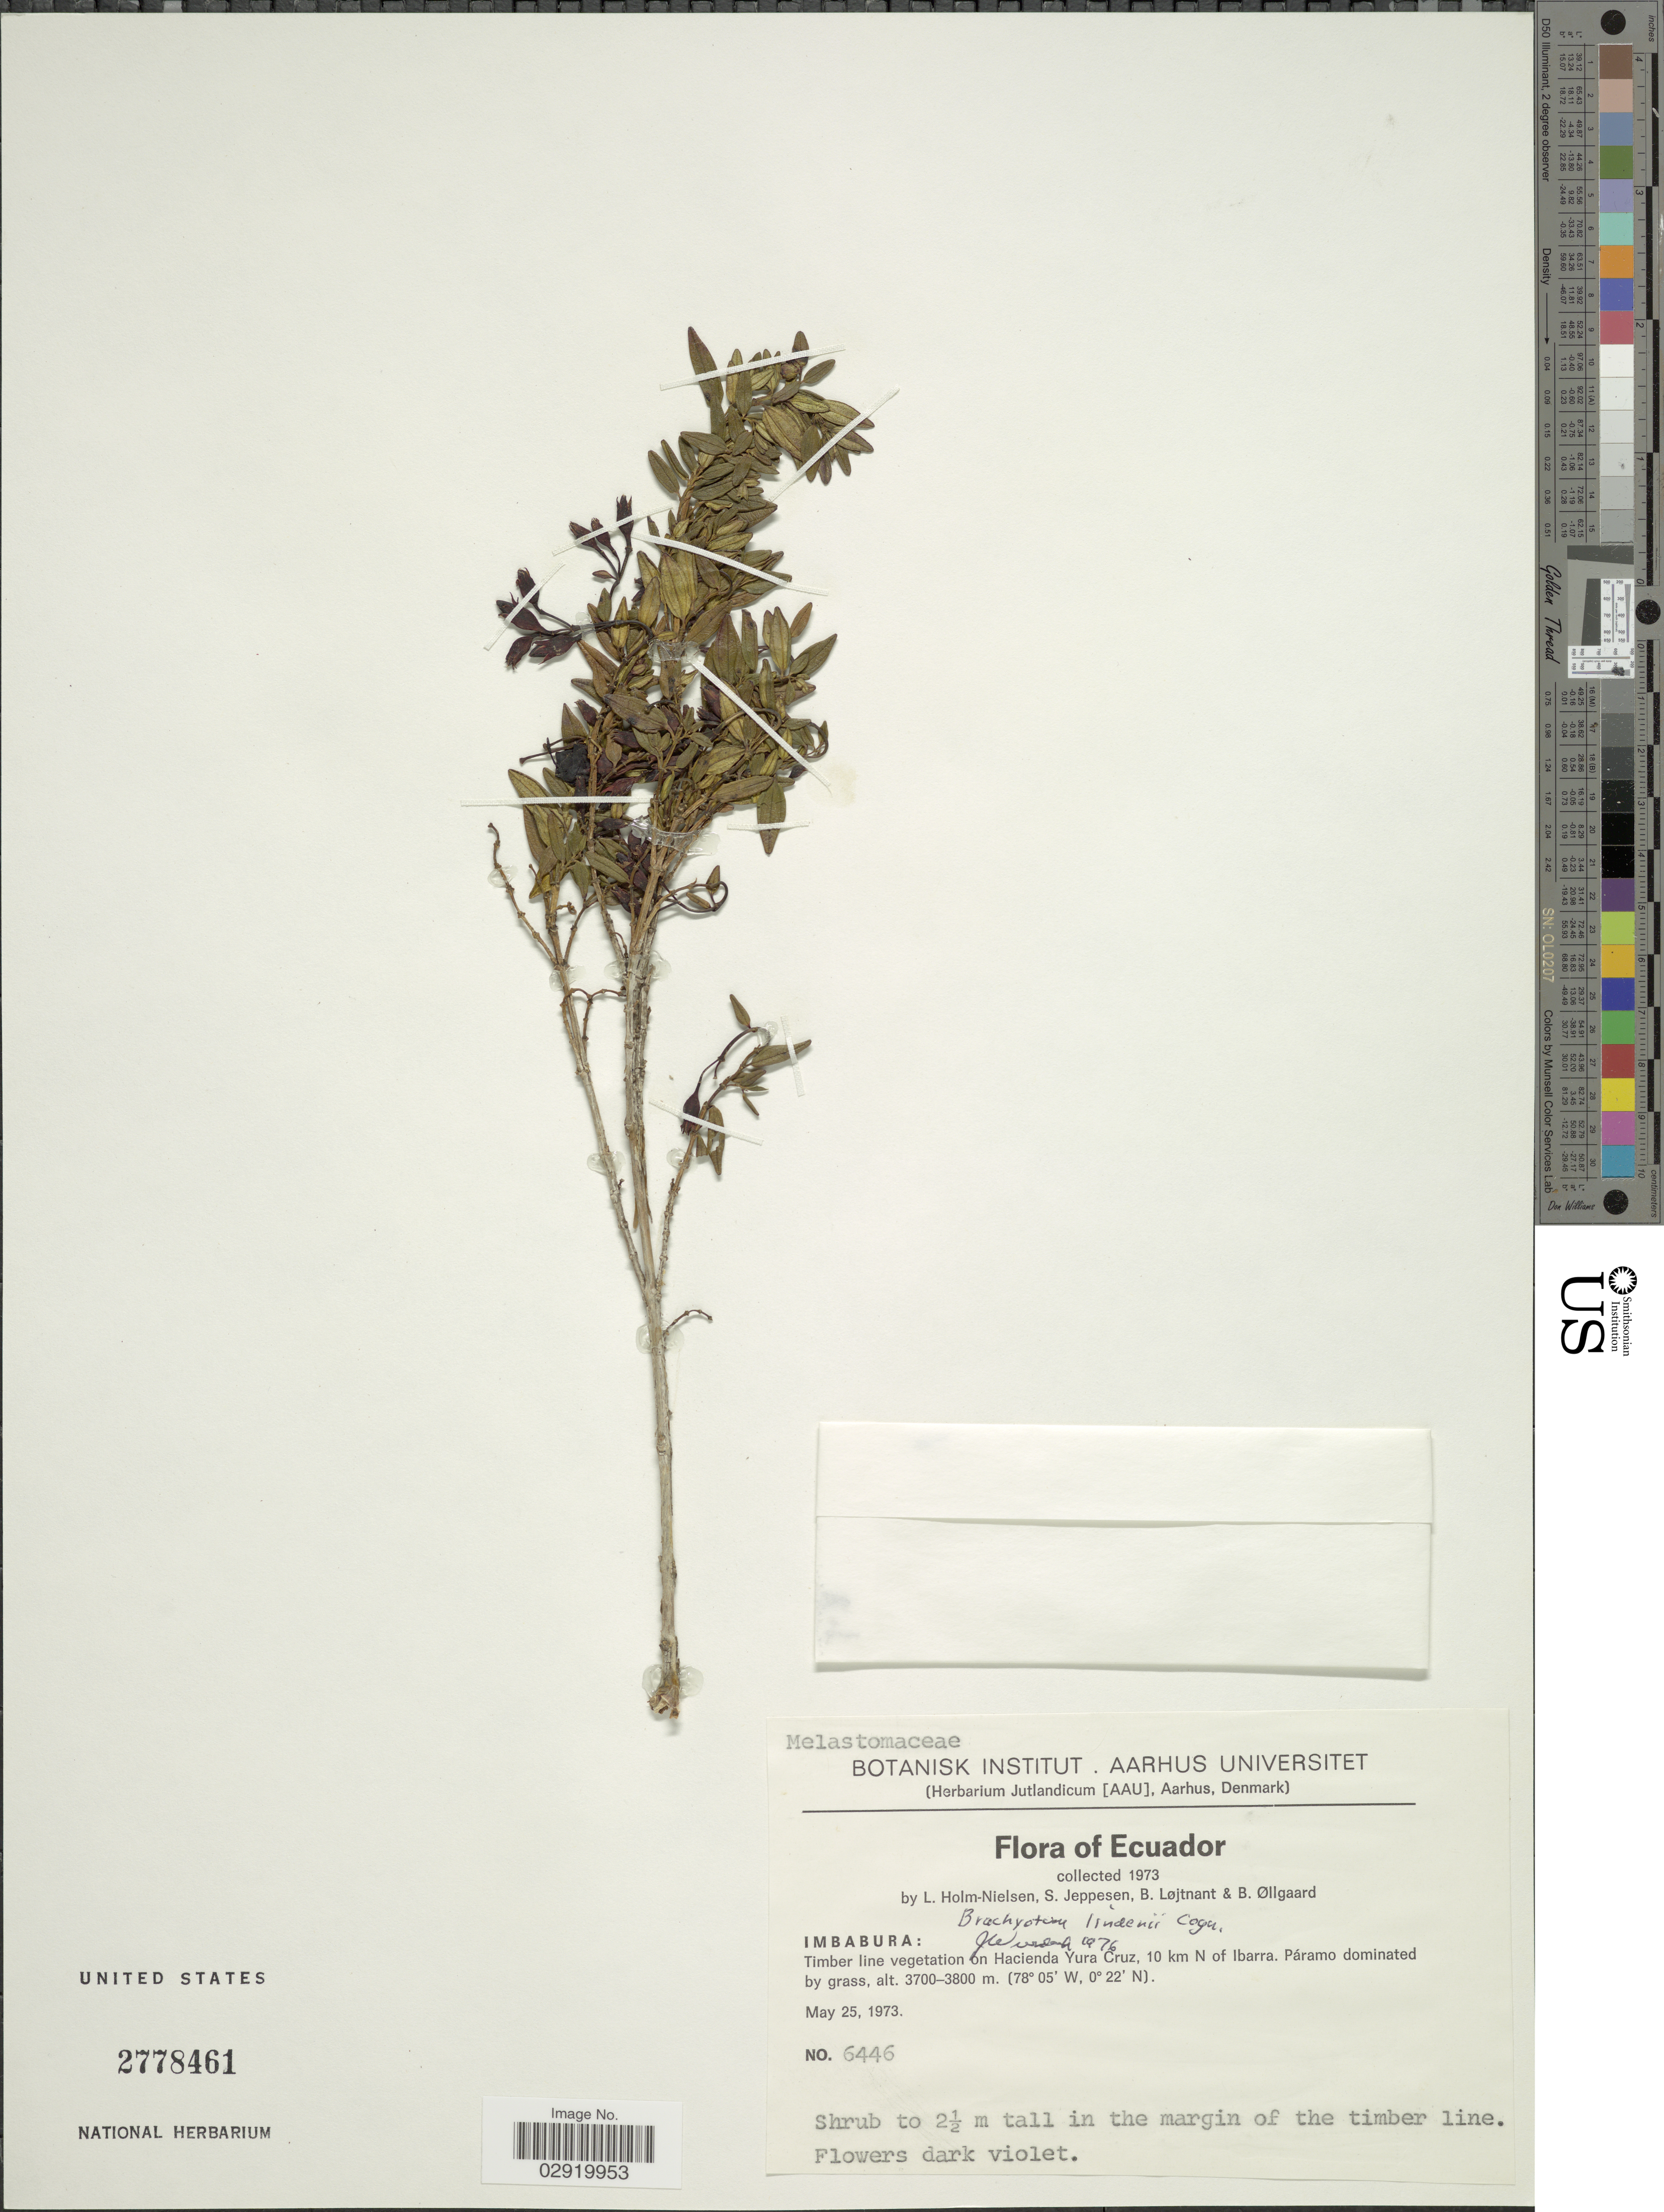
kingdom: Plantae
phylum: Tracheophyta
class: Magnoliopsida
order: Myrtales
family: Melastomataceae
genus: Brachyotum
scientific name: Brachyotum lindenii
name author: Cogn.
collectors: L. Holm-Nielsen, S. Jeppesen, B. Löjtnant & B. Øllgaard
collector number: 6446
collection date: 1973-05-25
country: Ecuador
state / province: Imbabura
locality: Timber line vegetation on Hacienda Yura Cruz, 10 km N of Ibarra. Páramo.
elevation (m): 3700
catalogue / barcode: US 2778461